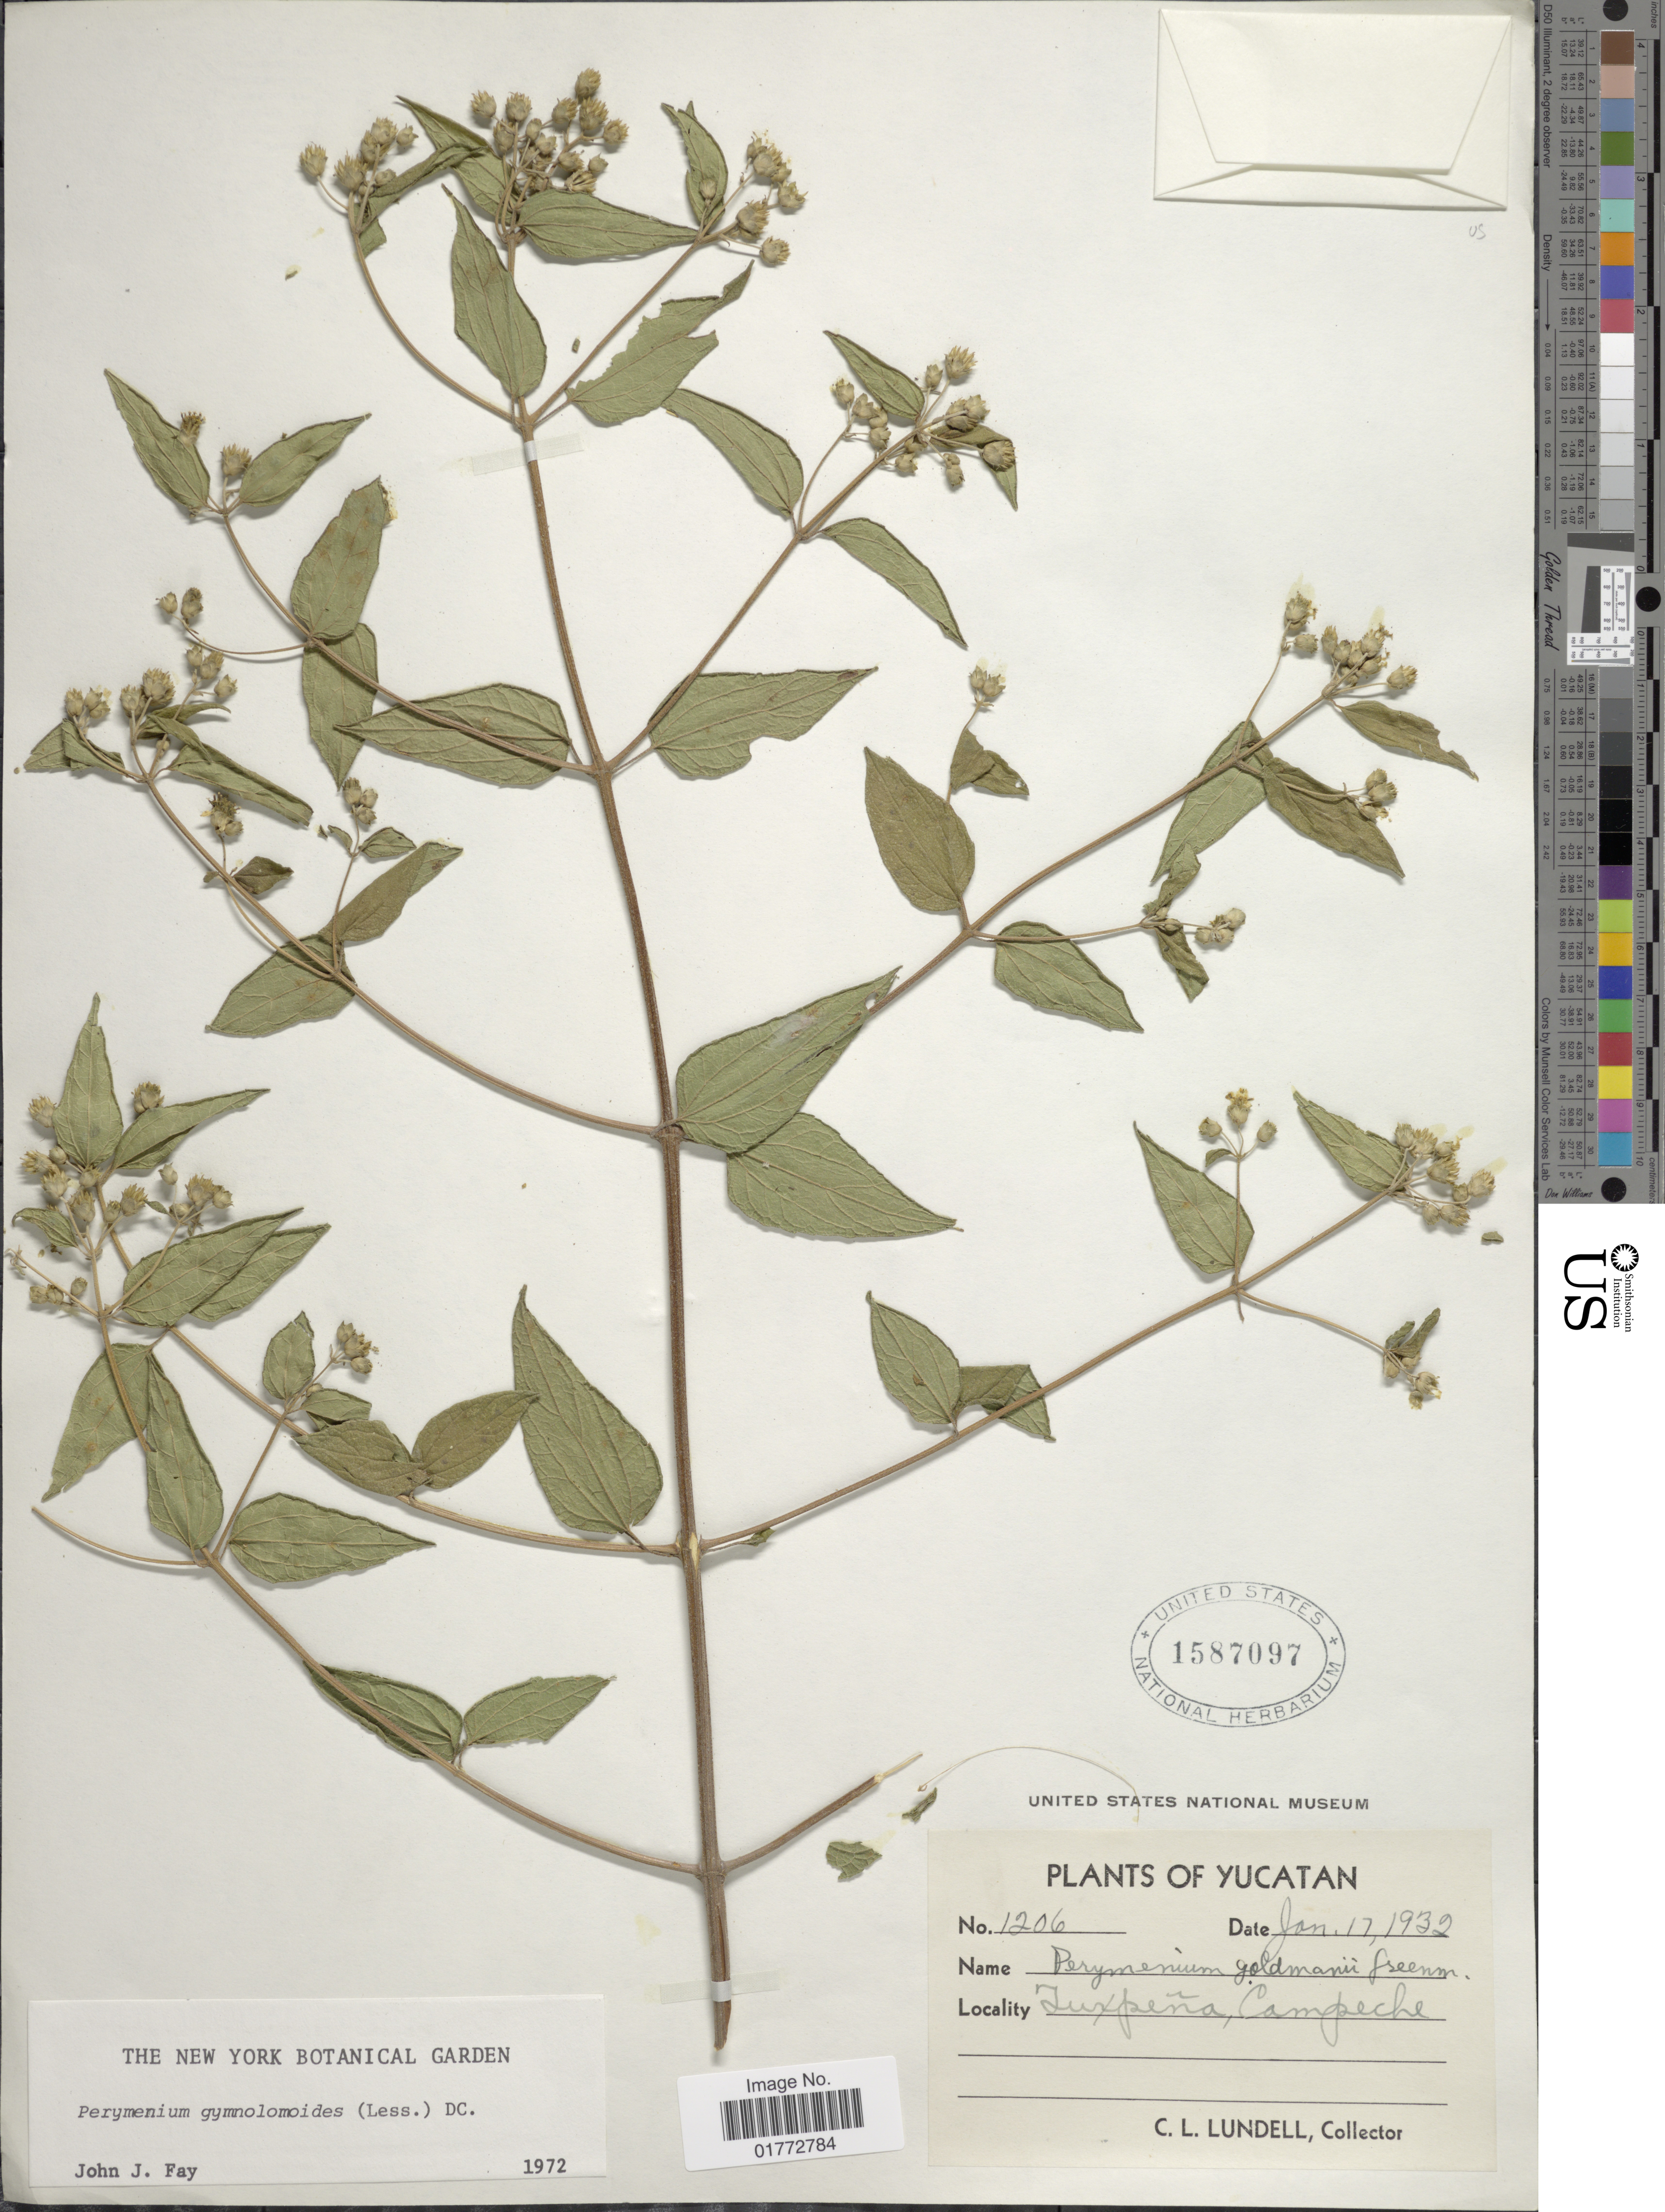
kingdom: Plantae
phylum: Tracheophyta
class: Magnoliopsida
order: Asterales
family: Asteraceae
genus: Perymenium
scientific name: Perymenium gymnolomoides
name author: (Less.) DC.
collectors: C. L. Lundell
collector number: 120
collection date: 1932-01-17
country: Mexico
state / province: Campeche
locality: Tuxpena, Campeche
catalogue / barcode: US 1587097